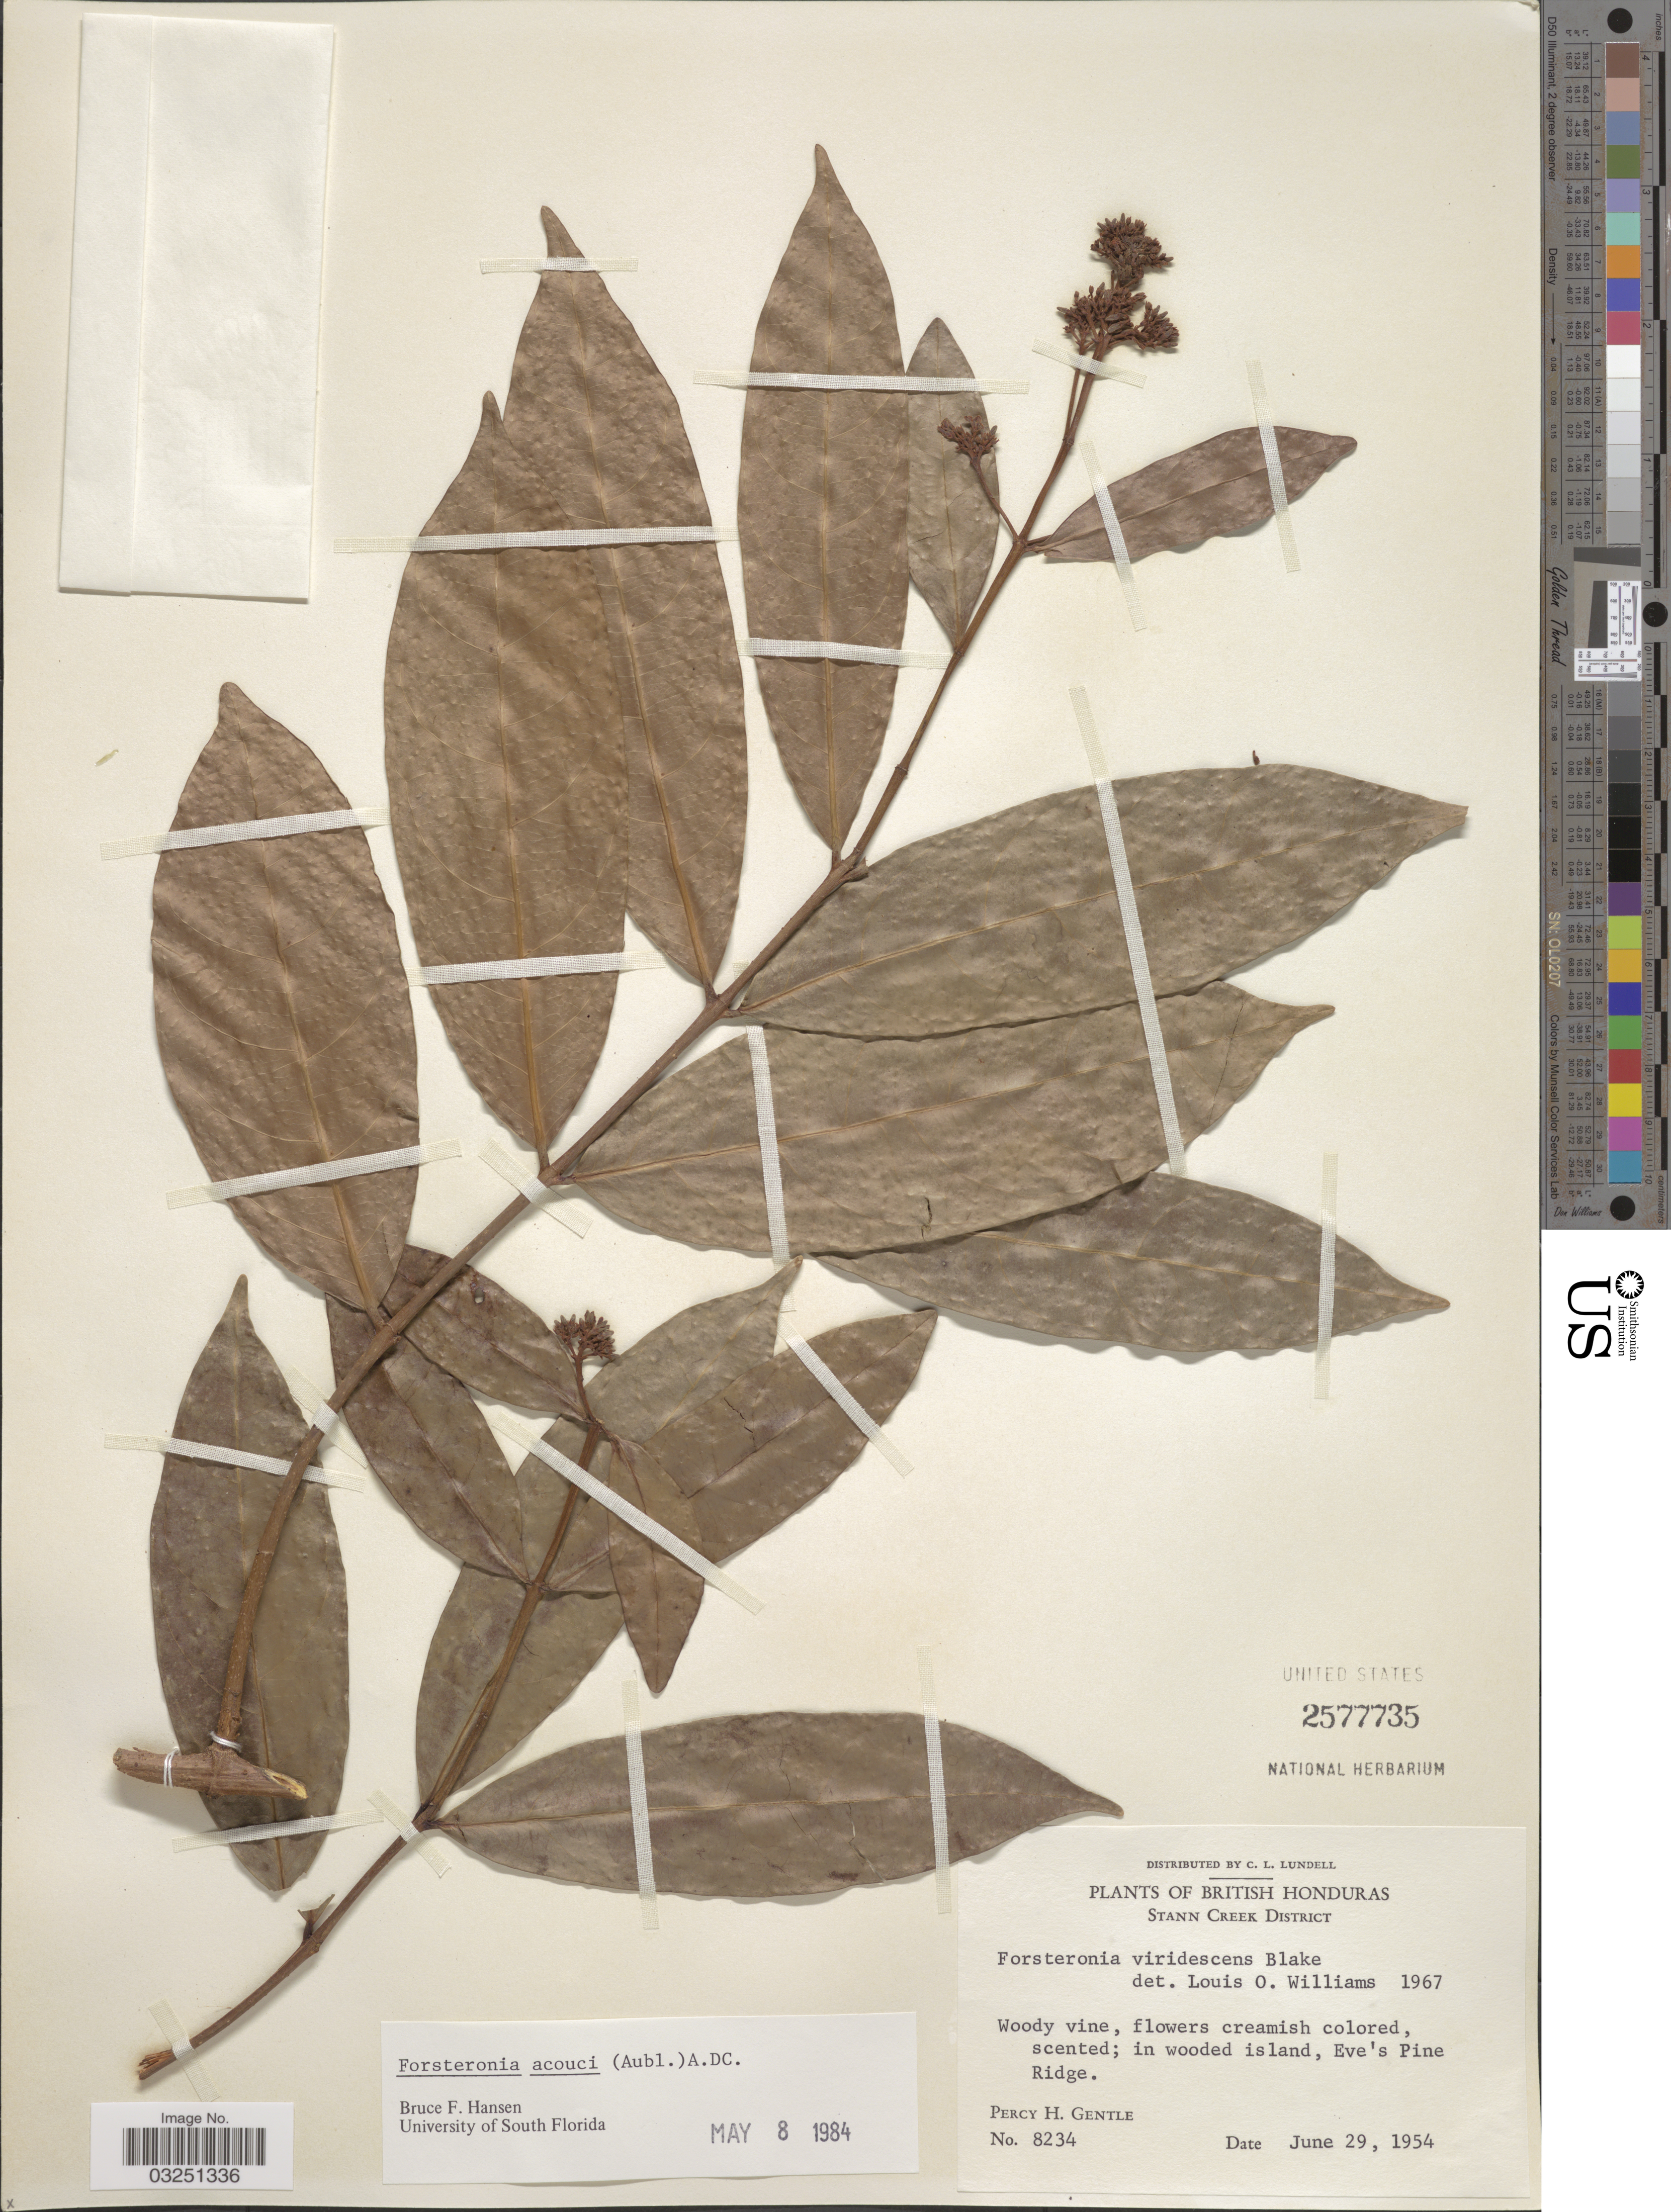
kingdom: Plantae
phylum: Tracheophyta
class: Magnoliopsida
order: Gentianales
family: Apocynaceae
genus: Forsteronia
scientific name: Forsteronia acouci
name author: (Aubl.) A. DC.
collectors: P. H. Gentle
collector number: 8234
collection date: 1954-06-29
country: Belize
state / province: Stann Creek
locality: British Honduras. Stann Creek District. In wooded island, Eve's Pine Ridge.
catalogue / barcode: US 2577735